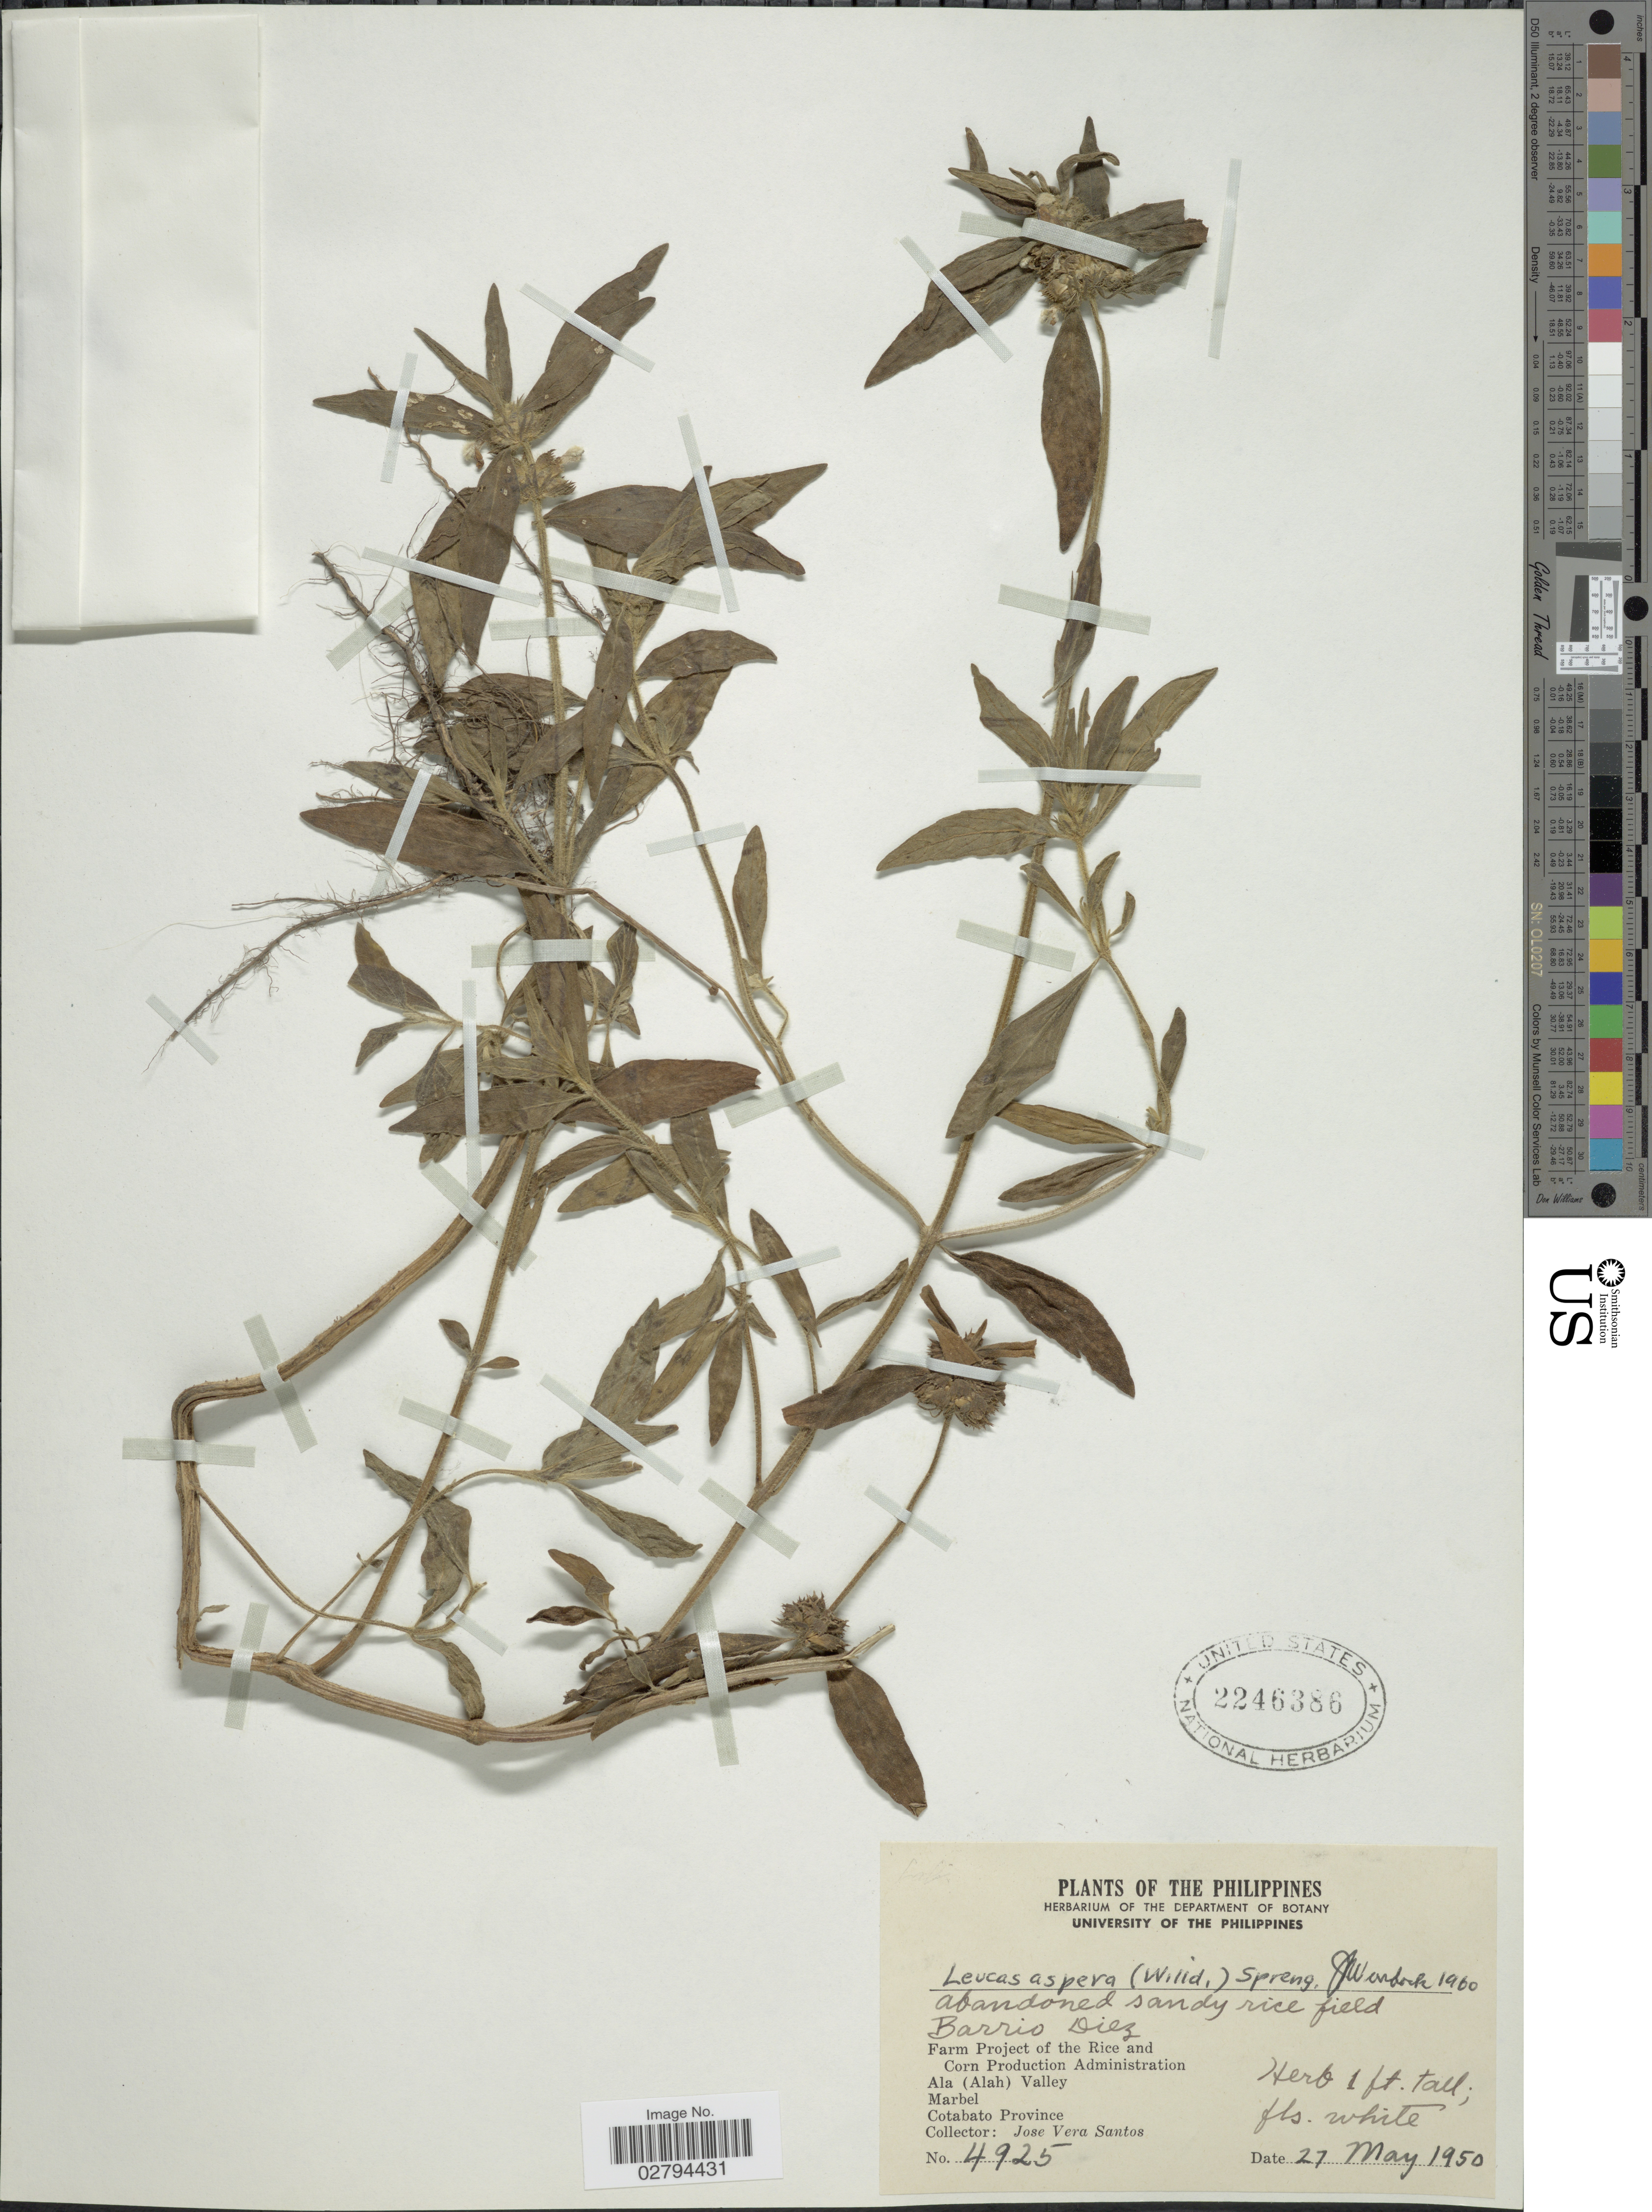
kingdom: Plantae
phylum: Tracheophyta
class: Magnoliopsida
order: Lamiales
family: Lamiaceae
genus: Leucas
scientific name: Leucas aspera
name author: Spreng.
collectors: J. Santos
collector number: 4925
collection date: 1950-05-27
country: Philippines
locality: Barrio Diez. Ala (Alah) Valley. Marbel. Cotabato Province.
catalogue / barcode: US 2246386